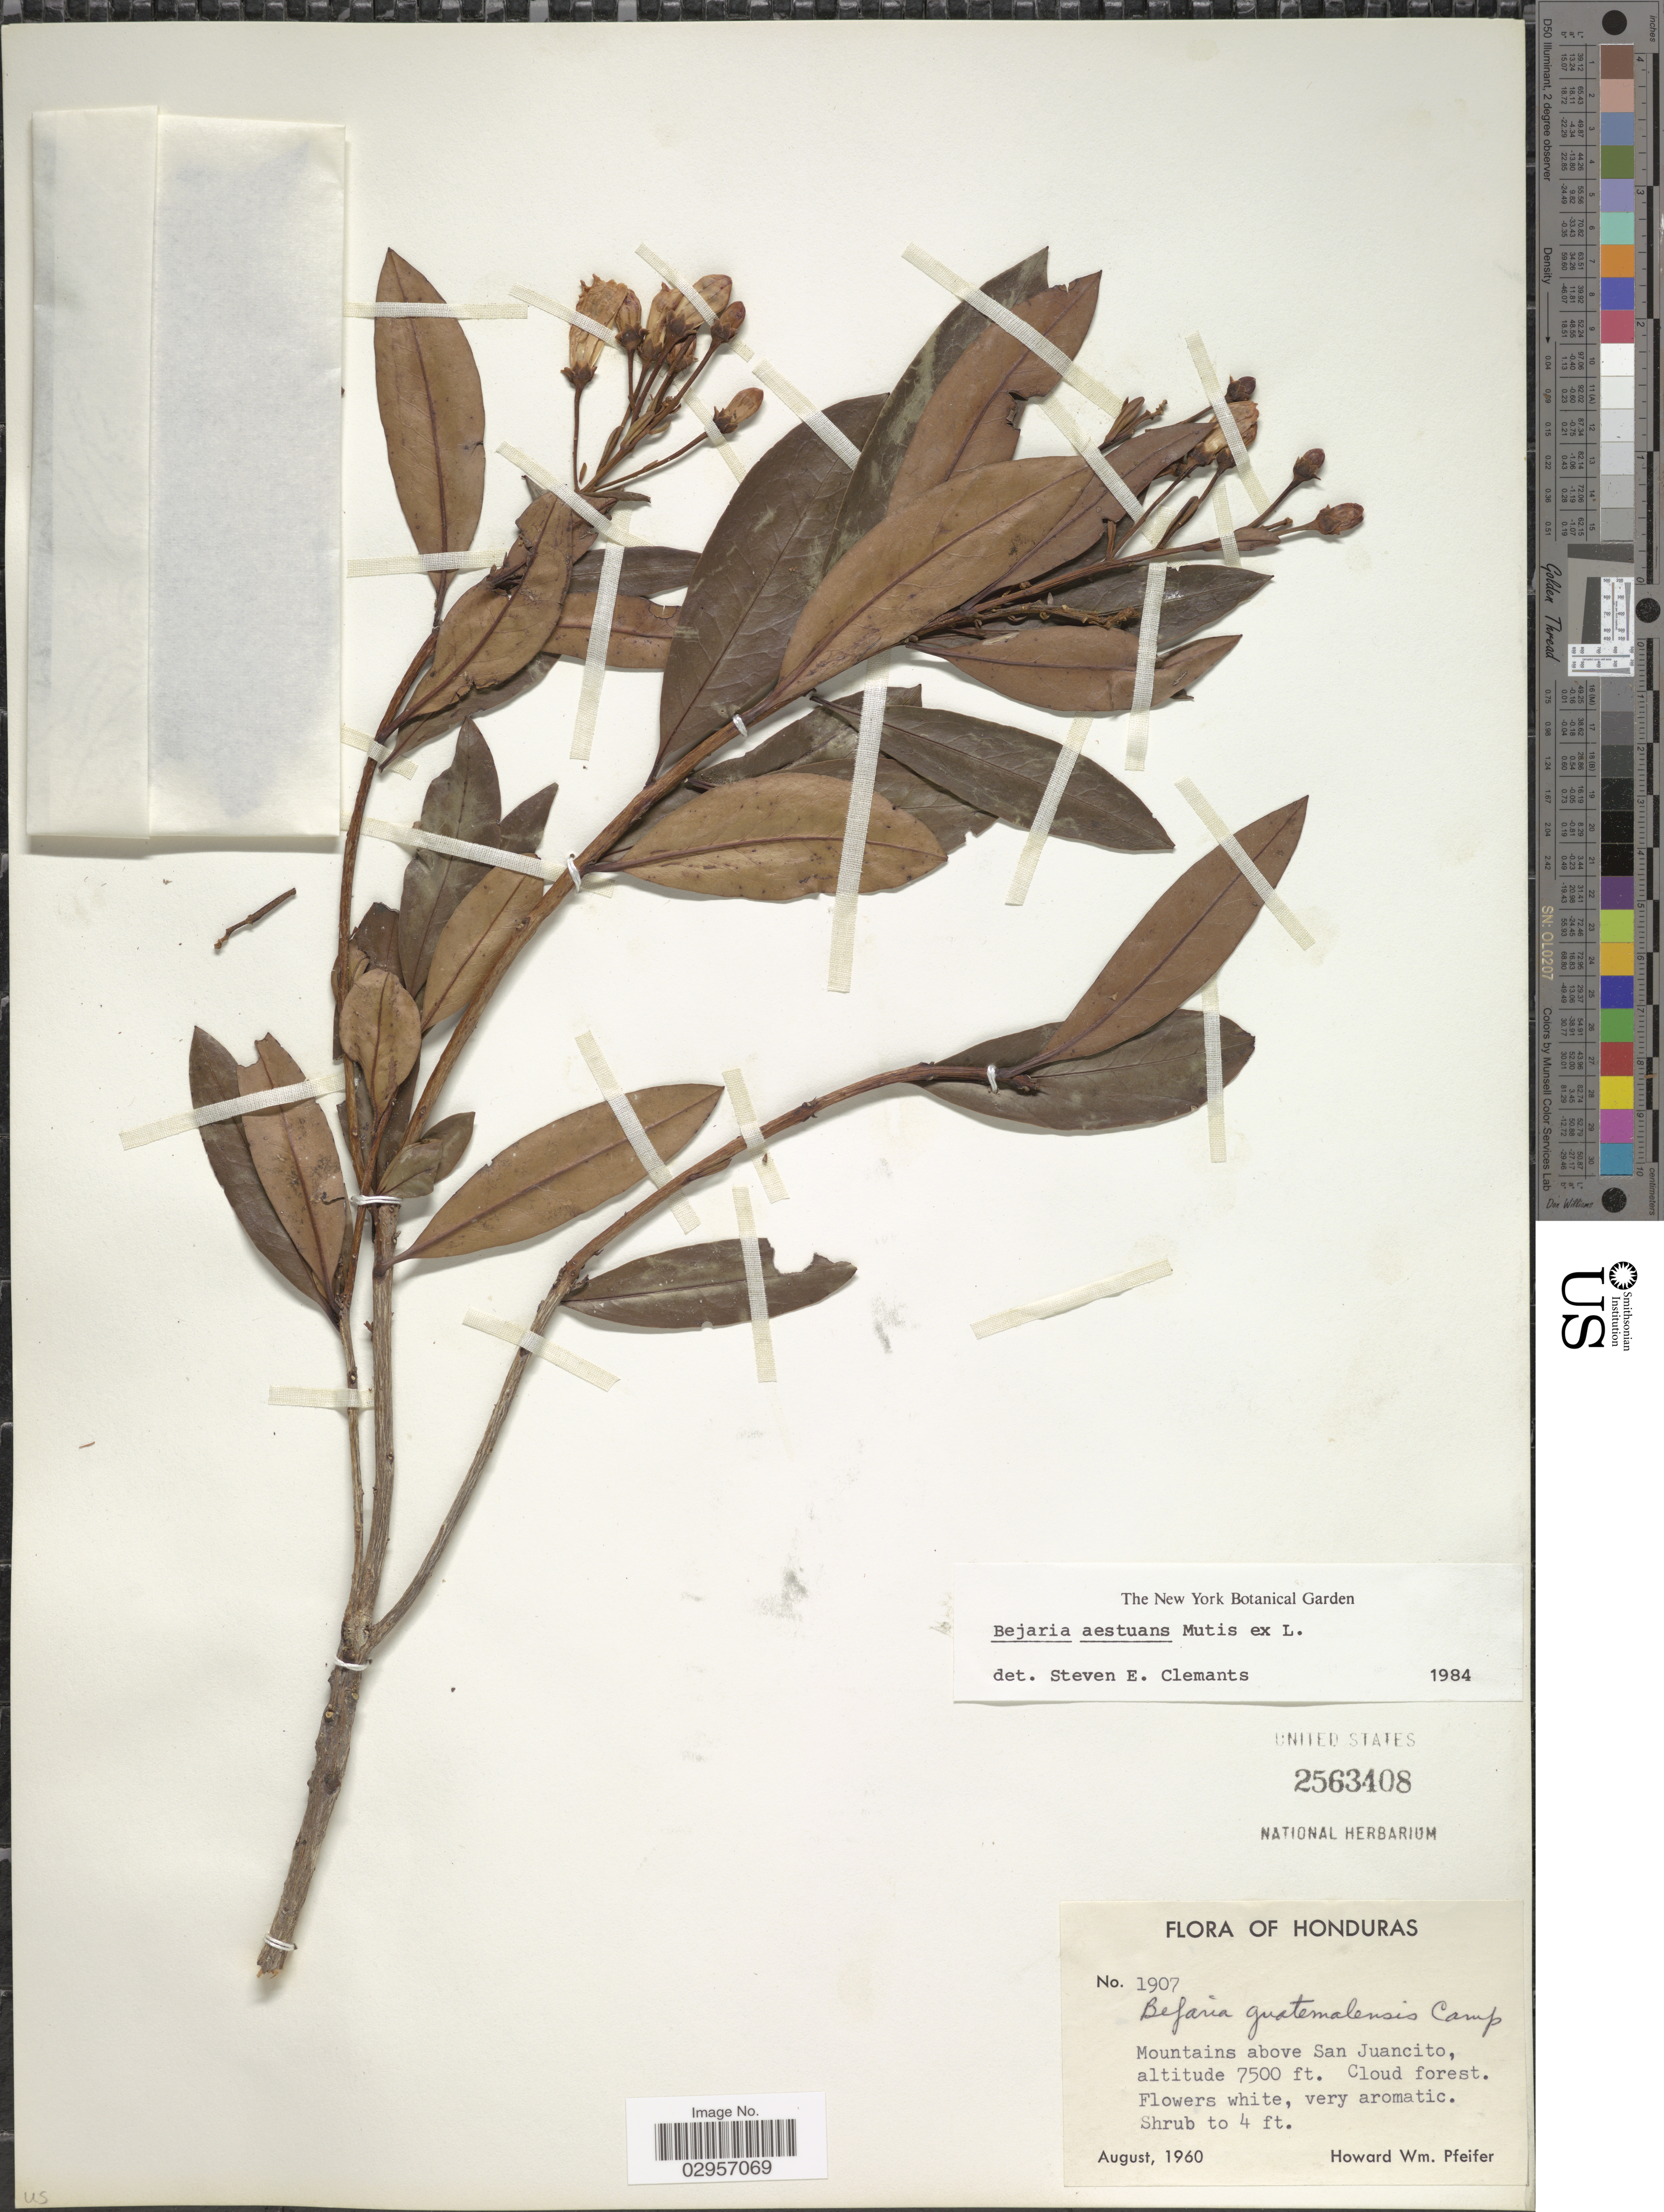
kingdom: Plantae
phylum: Tracheophyta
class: Magnoliopsida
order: Ericales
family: Ericaceae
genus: Befaria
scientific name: Befaria aestuans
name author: Mutis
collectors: H. W. Pfeifer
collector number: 1907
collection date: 1960-08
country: Honduras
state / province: Fco. Morazán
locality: Mountains above San Juancito, Cloud forest.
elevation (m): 2286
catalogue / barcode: US 2563408